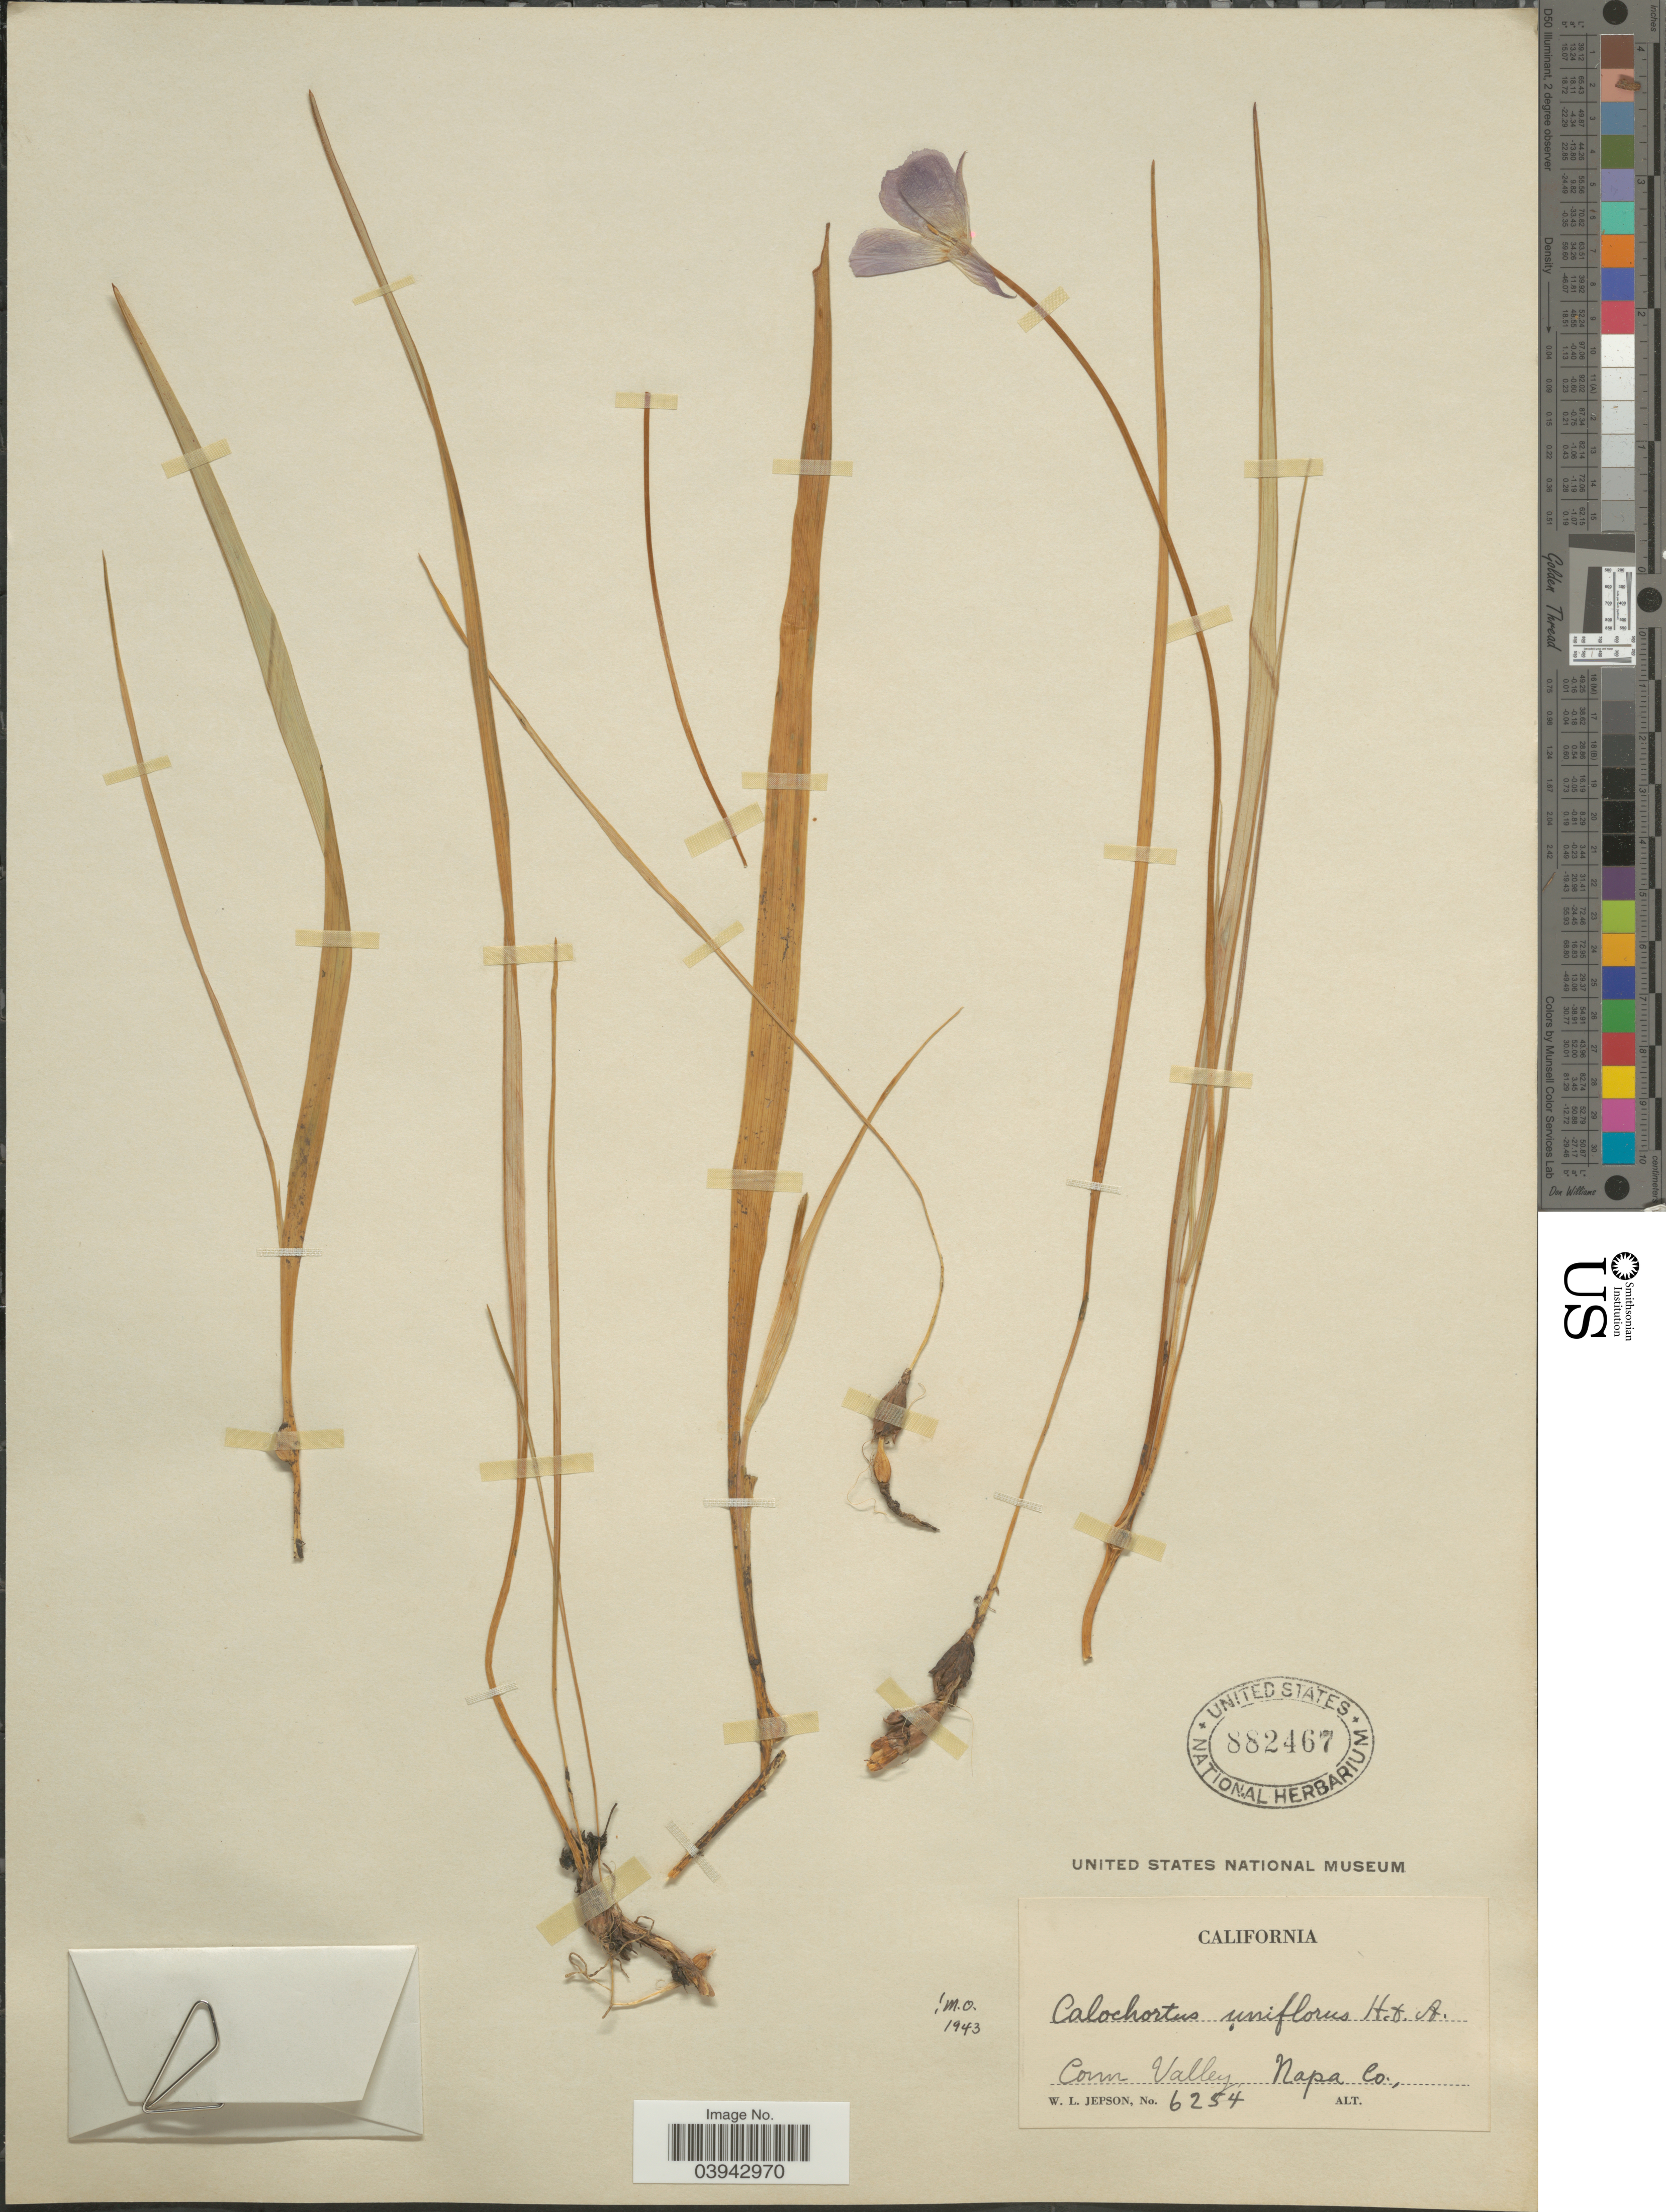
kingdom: Plantae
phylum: Tracheophyta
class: Liliopsida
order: Liliales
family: Liliaceae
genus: Calochortus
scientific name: Calochortus uniflorus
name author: Hook. & Arn.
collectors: W. L. Jepson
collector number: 6254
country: United States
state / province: California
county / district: Napa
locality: Conn Valley, Napa Co.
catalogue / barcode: US 882467